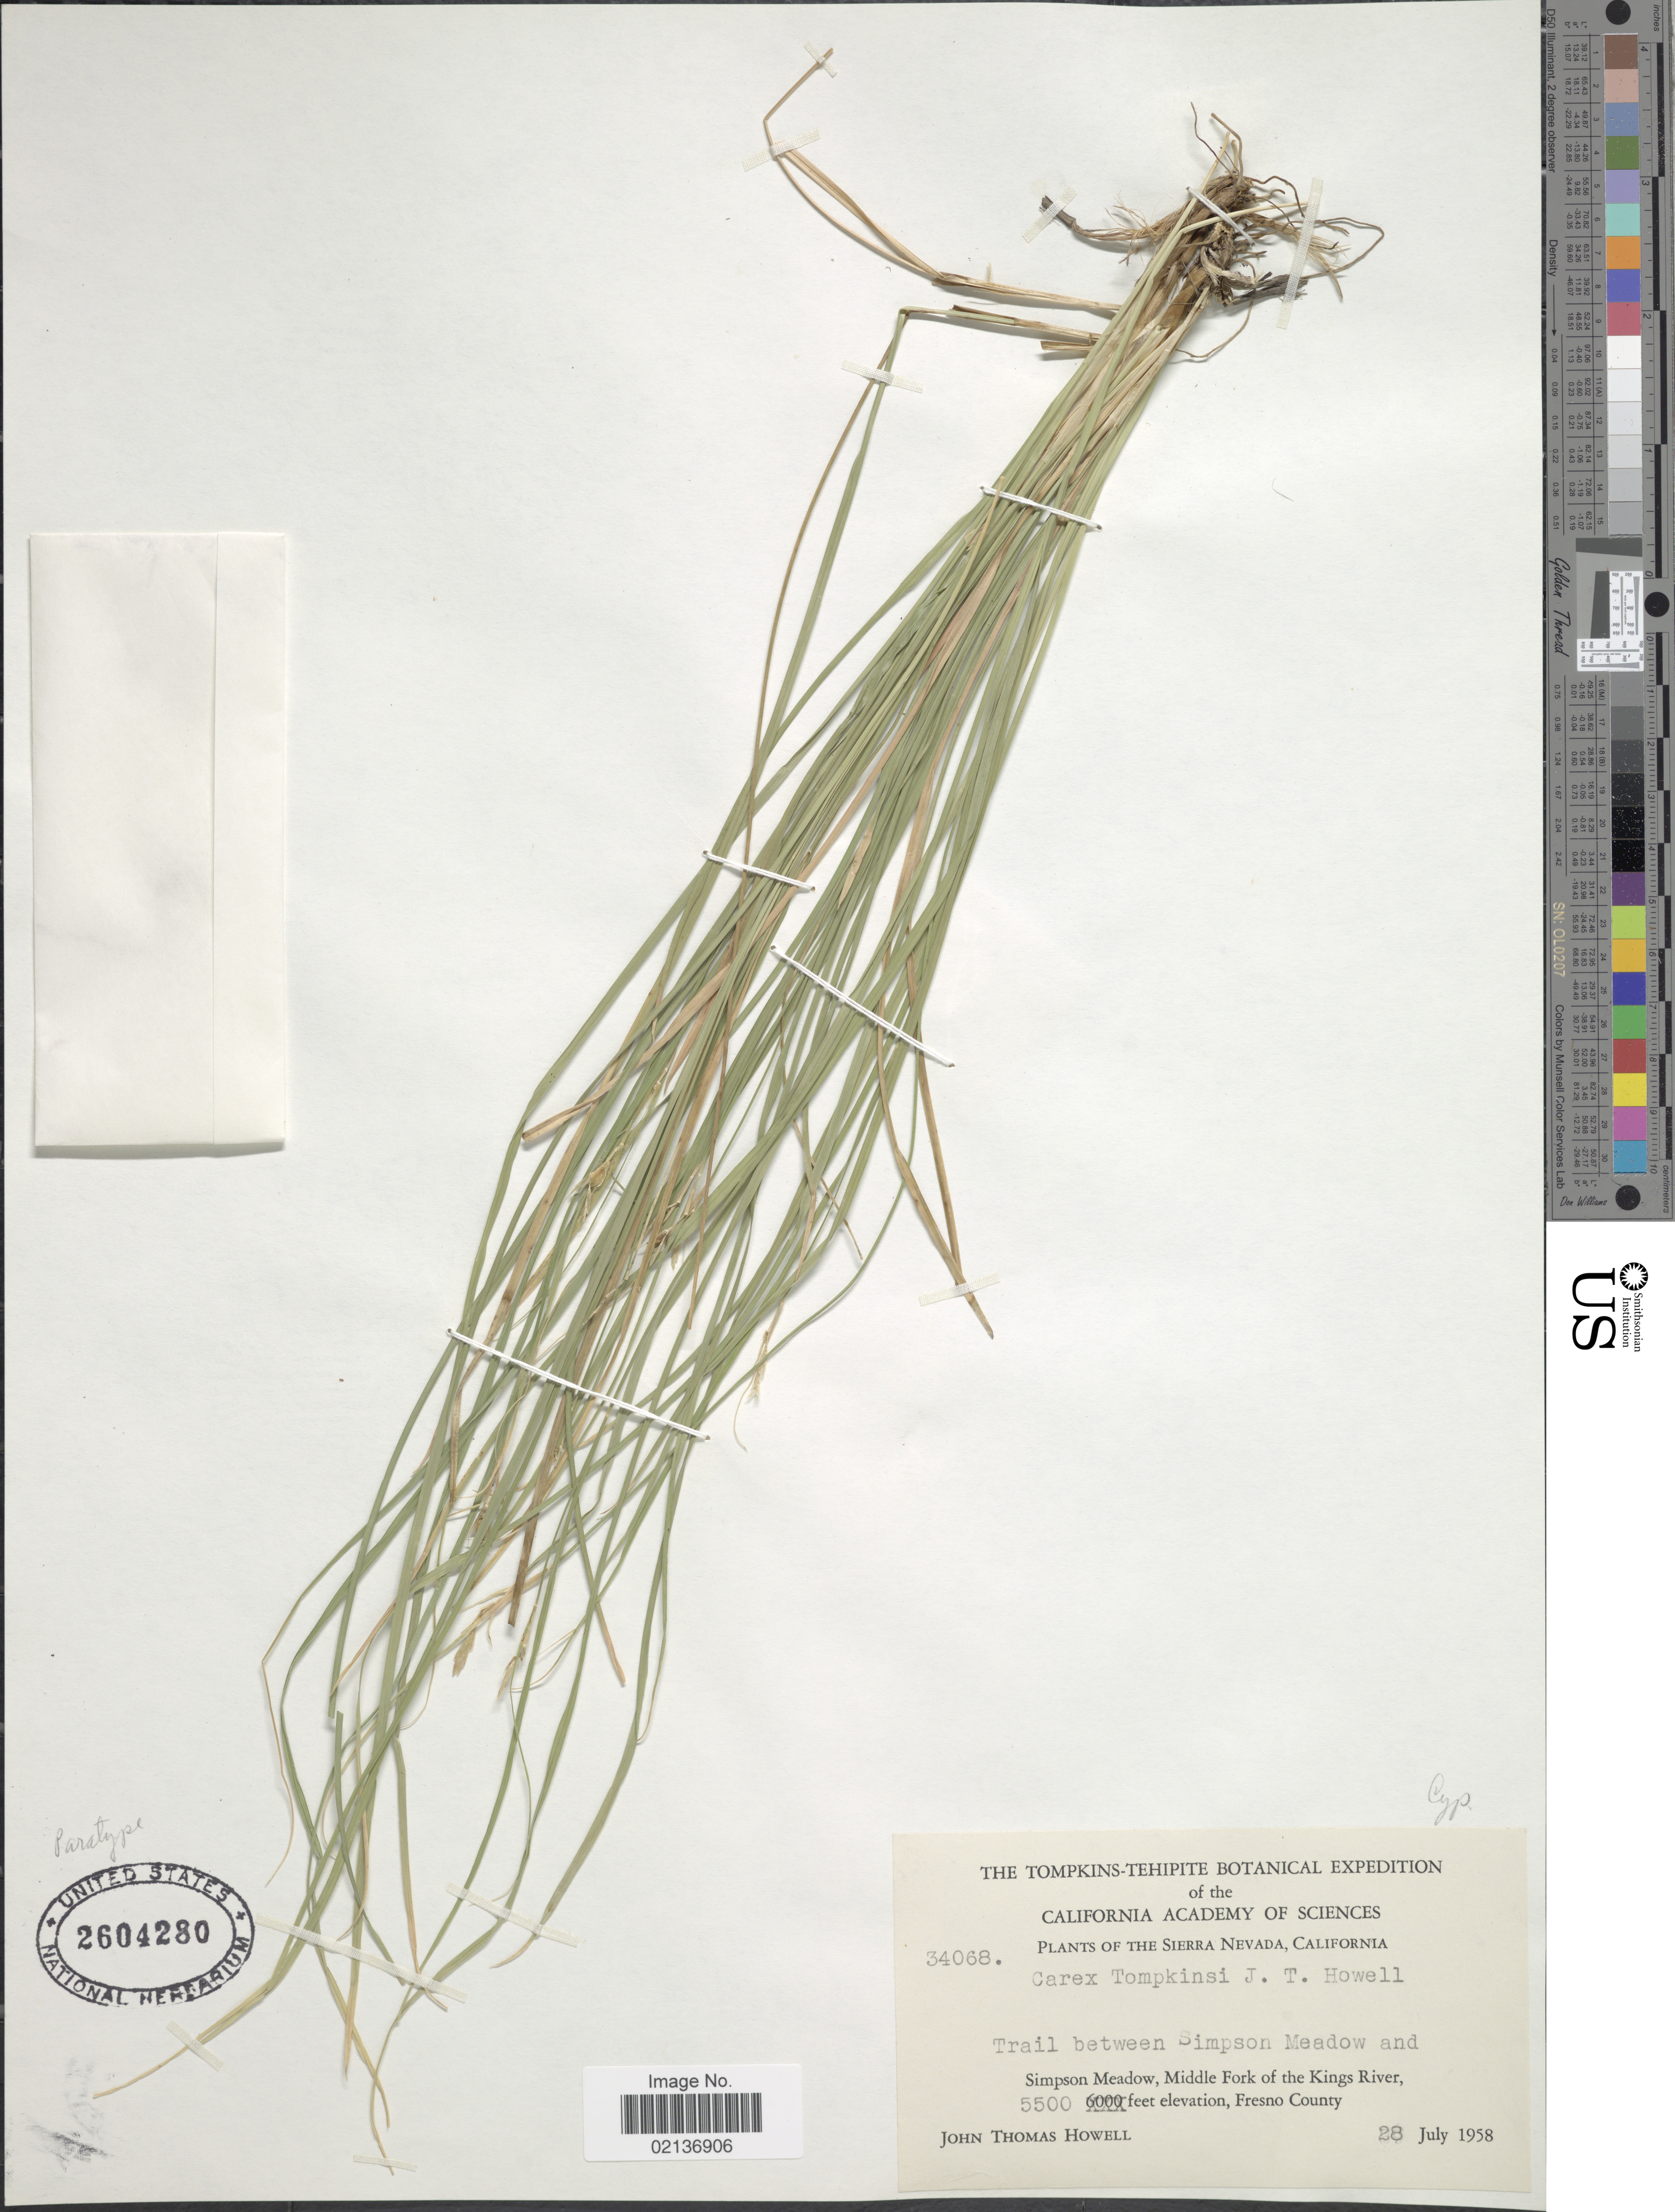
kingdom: Plantae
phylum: Tracheophyta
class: Liliopsida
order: Poales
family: Cyperaceae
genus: Carex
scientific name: Carex tompkinsii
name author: J.T. Howell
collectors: J. T. Howell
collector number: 34068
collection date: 1958-07-28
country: United States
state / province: California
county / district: Fresno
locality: Sierra Nevada, trail between Simpson Meadow and Simpson Meadow, Middle Fork of the Kings River, Fresmo County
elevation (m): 1676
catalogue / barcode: US 2604280